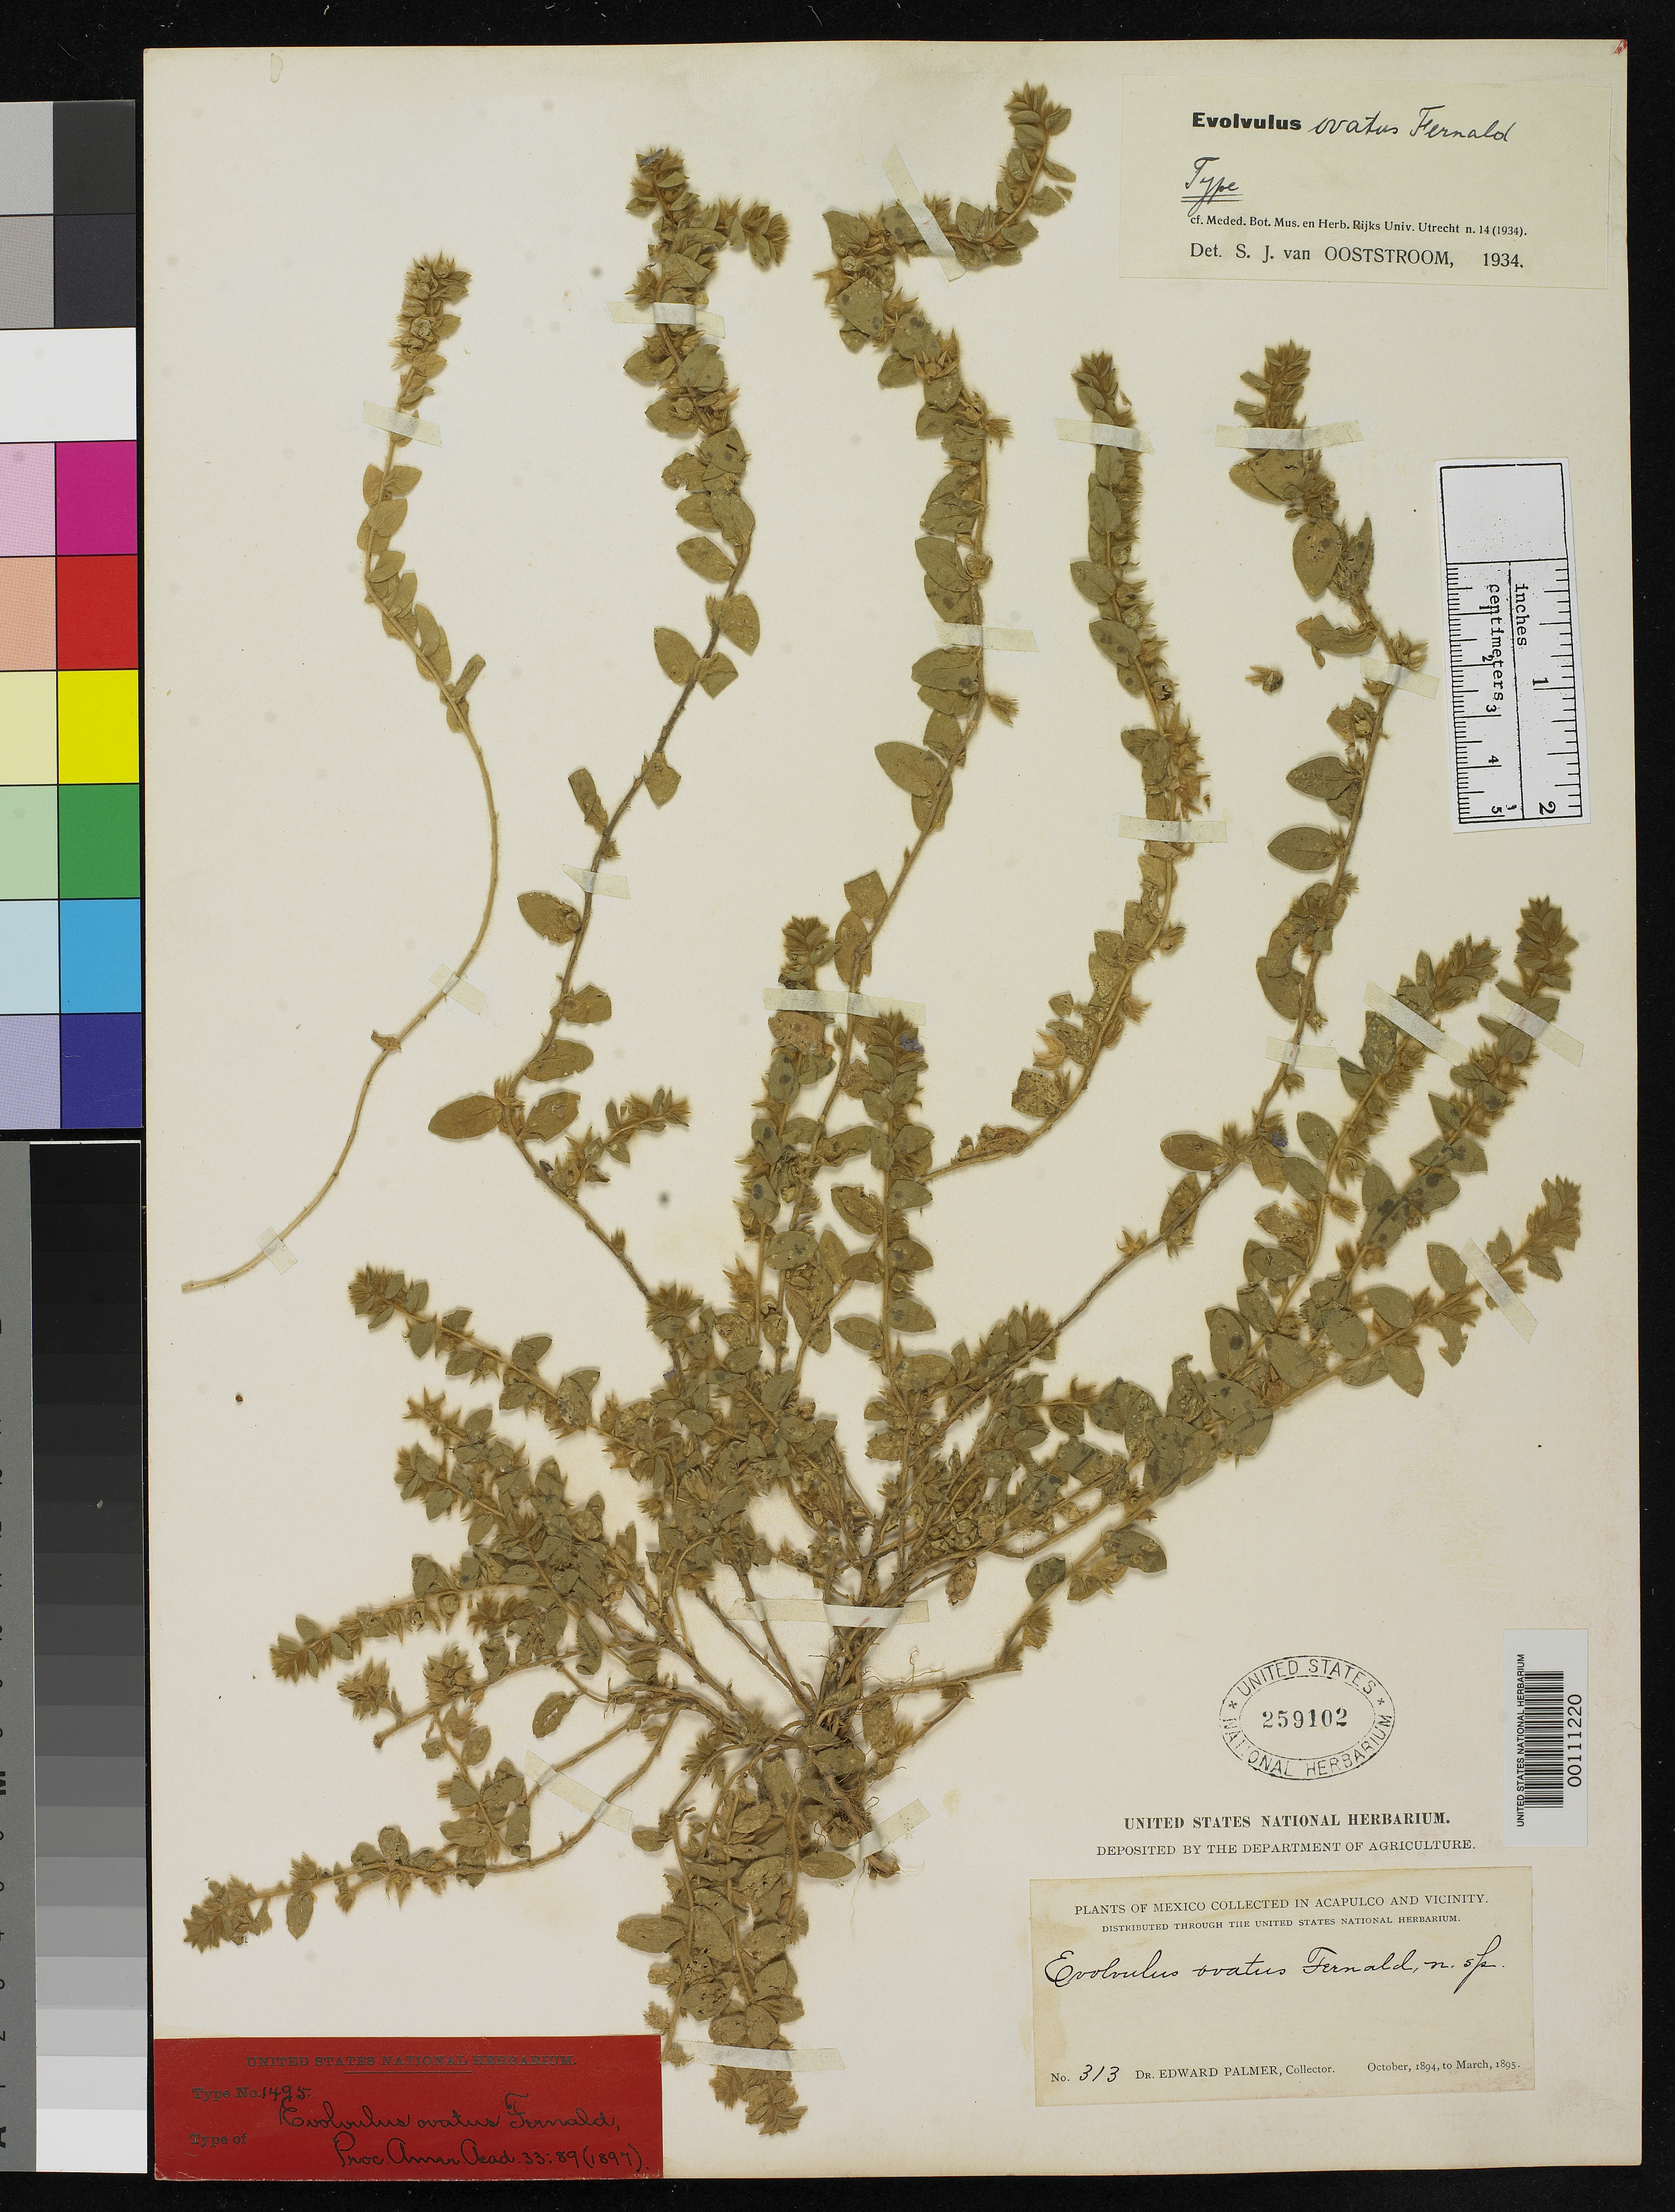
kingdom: Plantae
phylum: Tracheophyta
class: Magnoliopsida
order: Solanales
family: Convolvulaceae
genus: Evolvulus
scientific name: Evolvulus ovatus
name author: Fernald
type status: Isotype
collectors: E. Palmer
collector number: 313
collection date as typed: Oct 1894 to -- Mar 1895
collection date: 1894-10/1895-03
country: Mexico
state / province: Guerrero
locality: Acapulco.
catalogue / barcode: US 259102